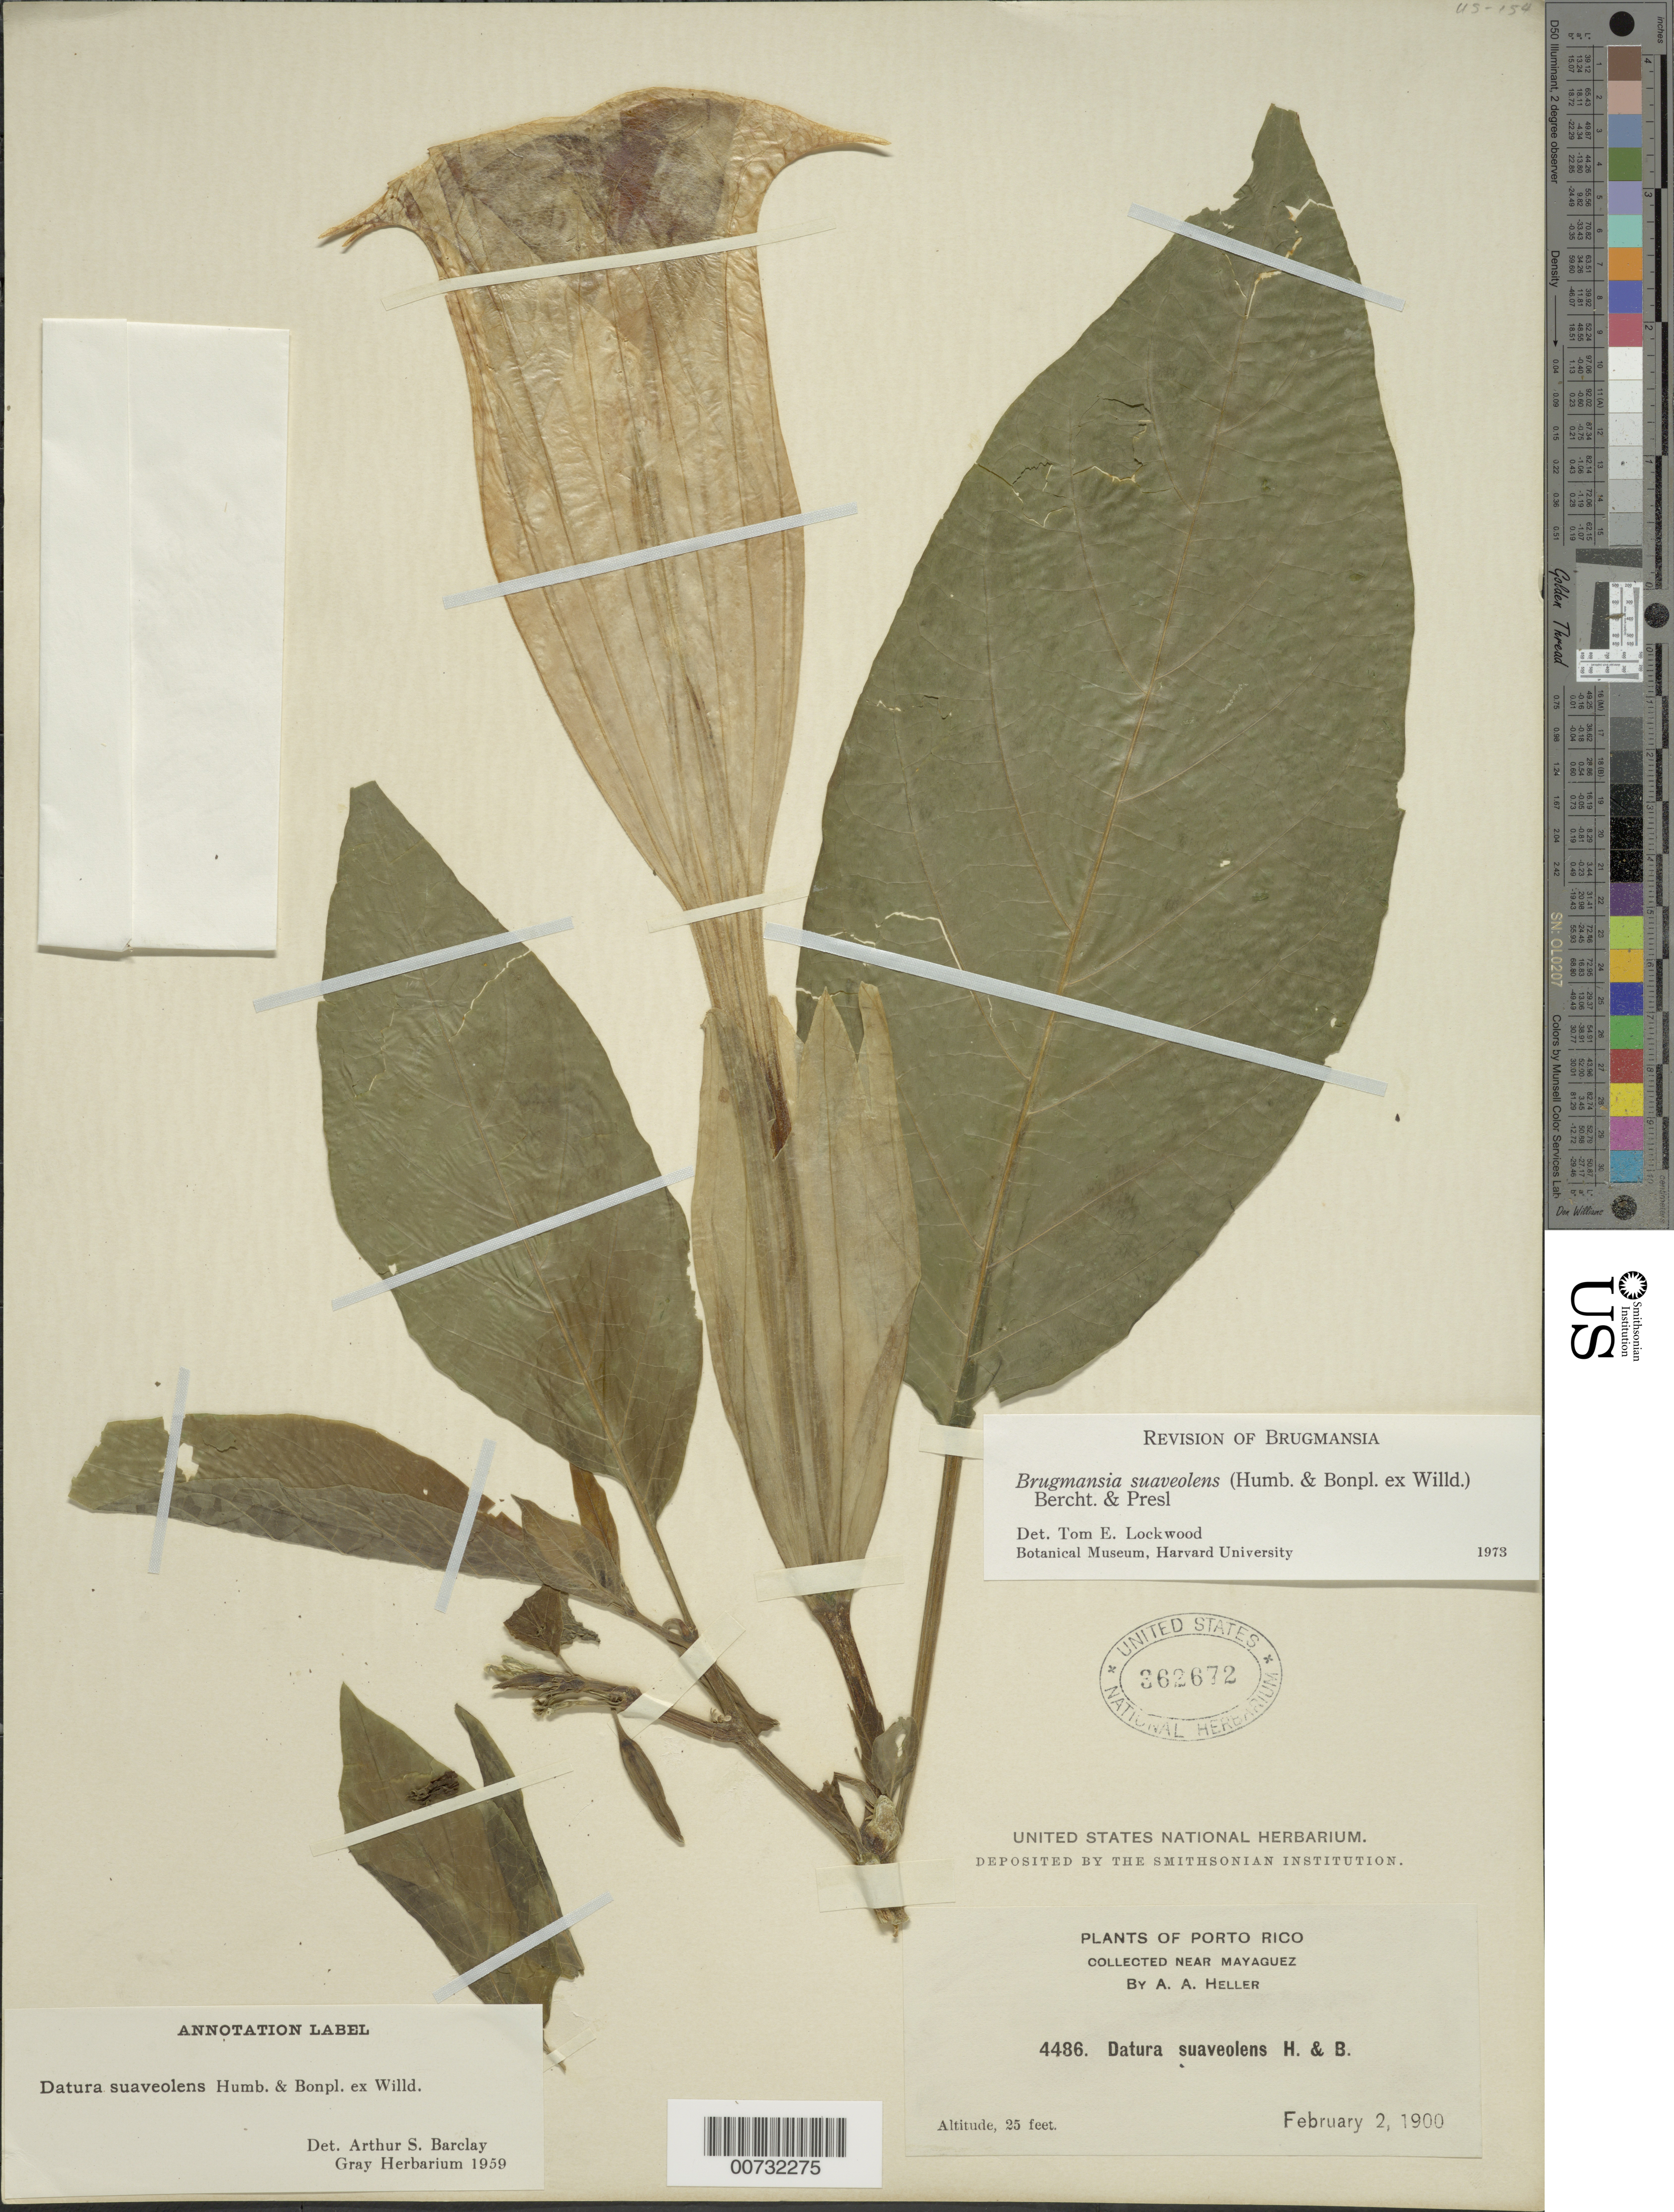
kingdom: Plantae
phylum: Tracheophyta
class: Magnoliopsida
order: Solanales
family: Solanaceae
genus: Brugmansia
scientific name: Brugmansia suaveolens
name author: (Humb. & Bonpl. ex Willd.) Brecht. & J. Presl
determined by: Lockwood, T. E.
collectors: A. A. Heller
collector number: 4486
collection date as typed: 02 Feb 1900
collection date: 1900-02-02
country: Puerto Rico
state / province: Mayagüez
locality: Mayaguez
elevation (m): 8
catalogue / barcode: US 362672